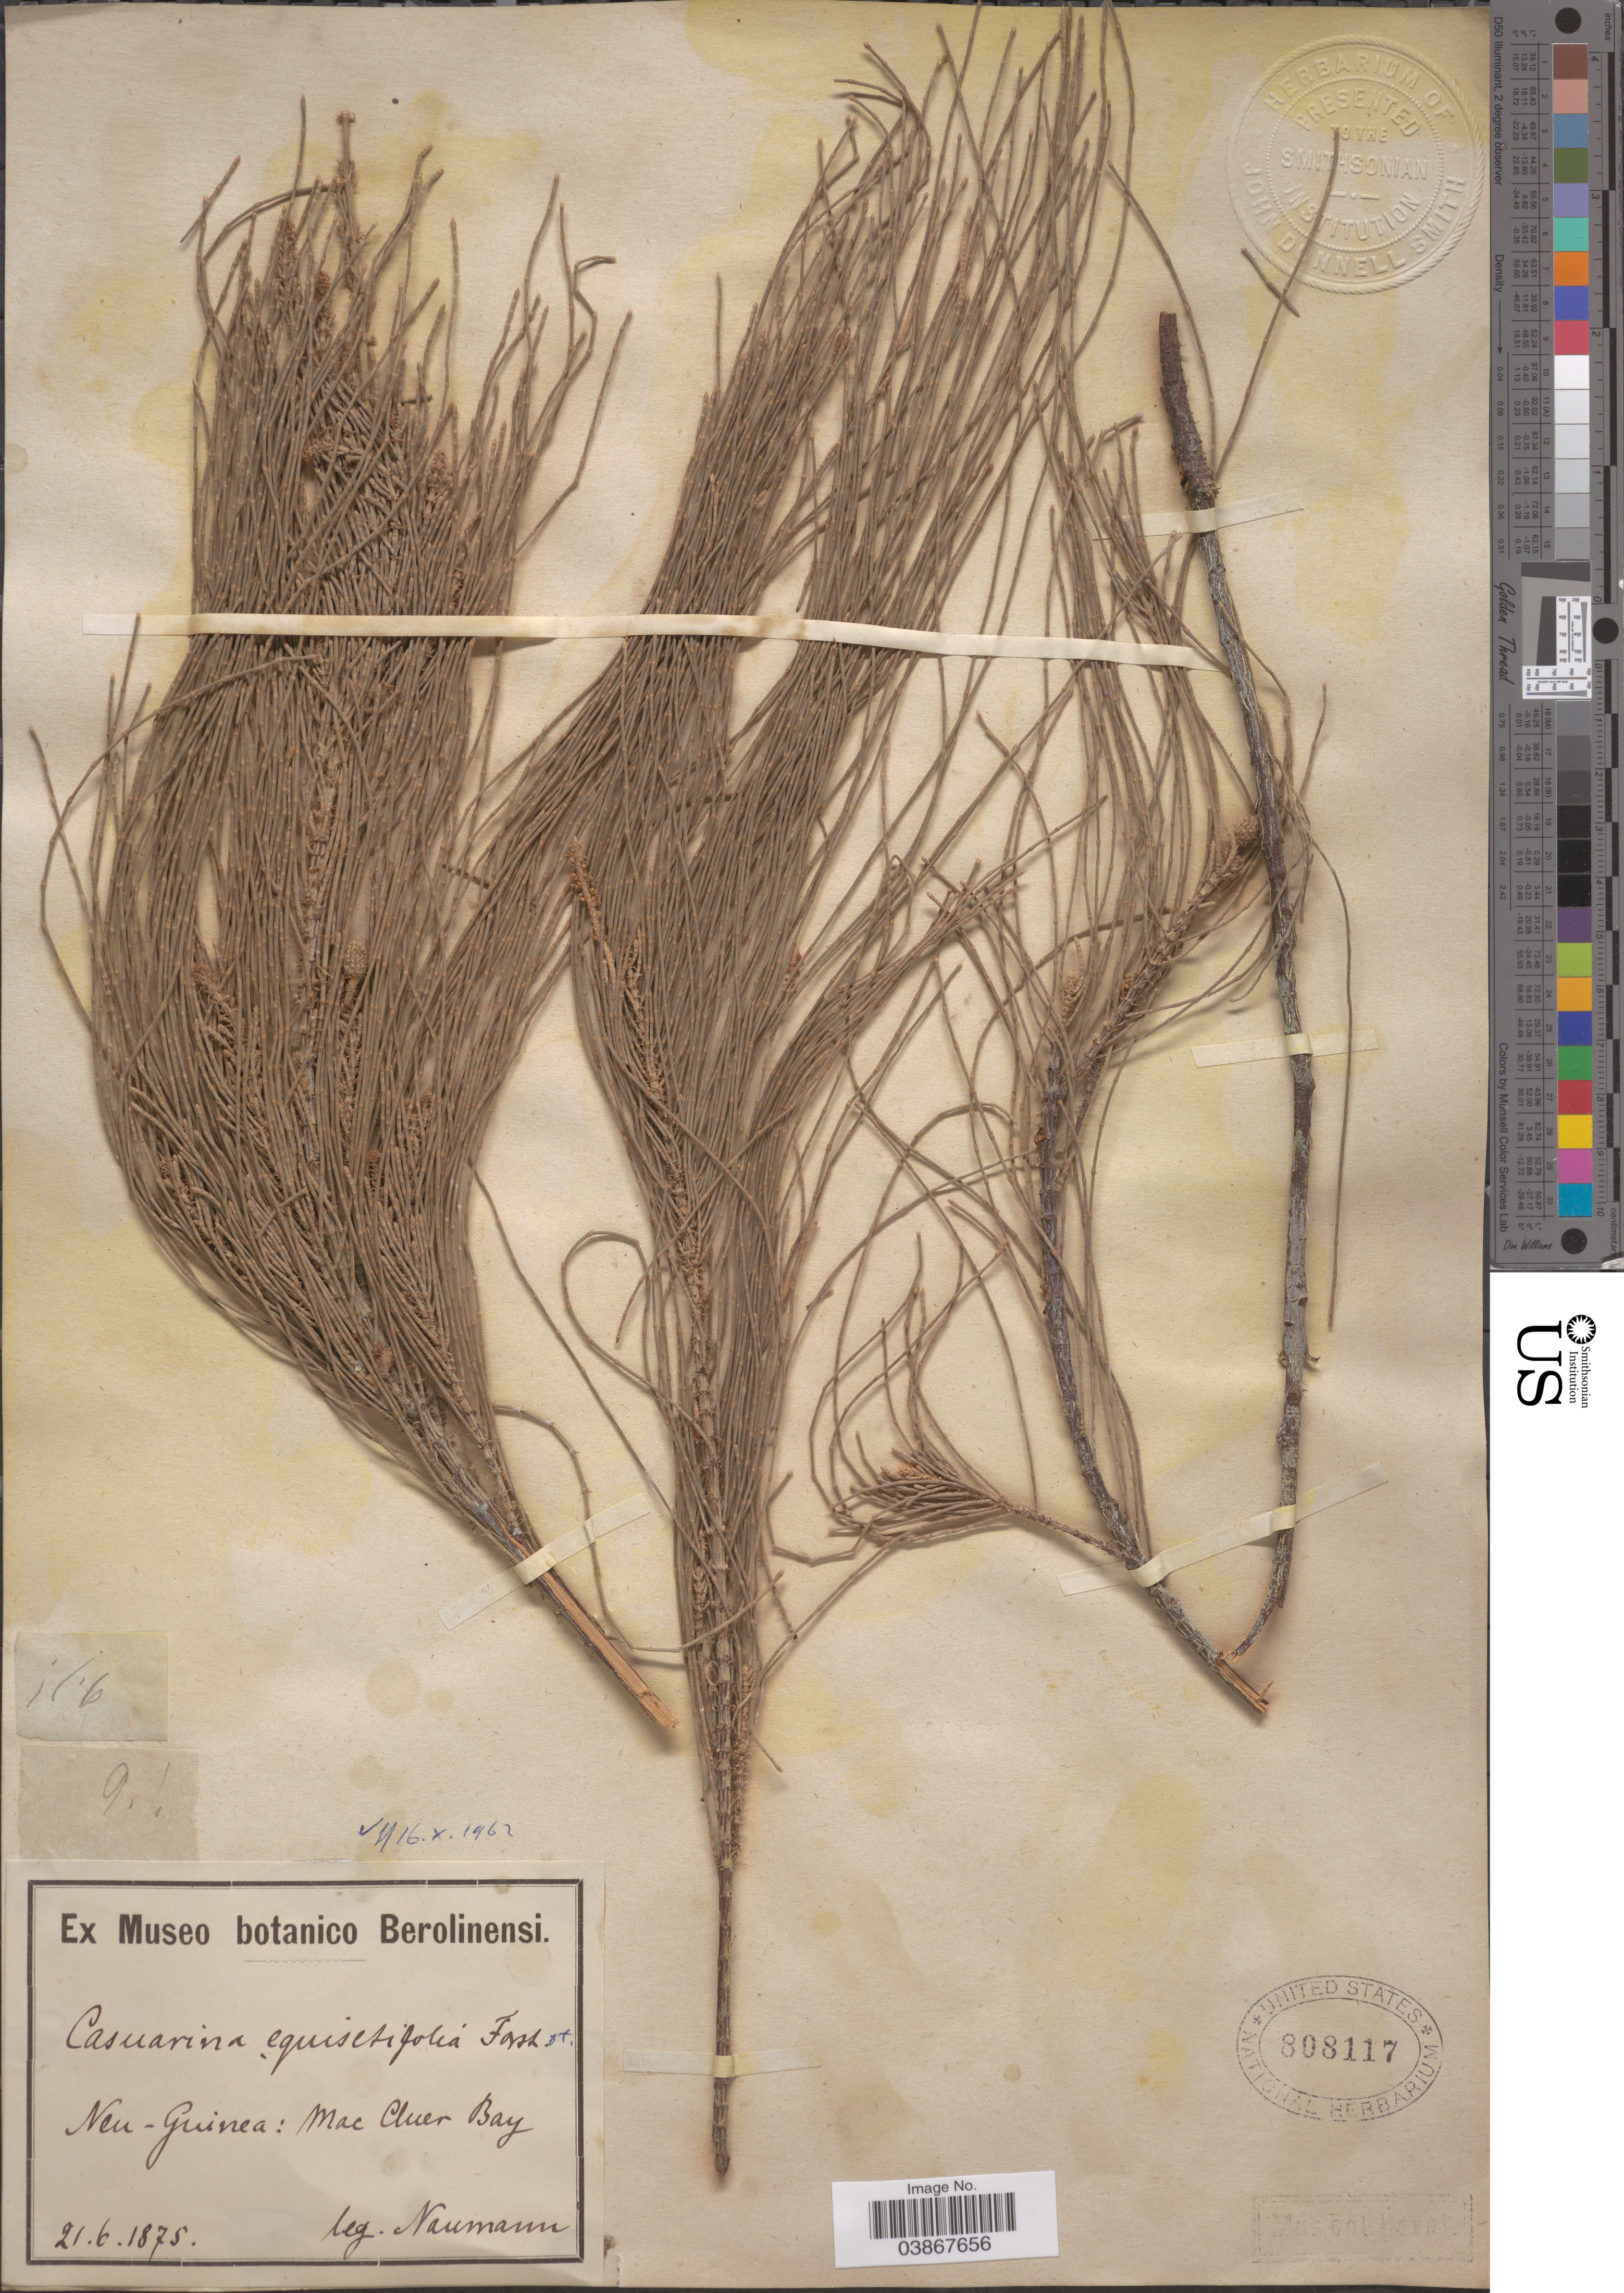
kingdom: Plantae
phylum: Tracheophyta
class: Magnoliopsida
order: Fagales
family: Casuarinaceae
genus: Casuarina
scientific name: Casuarina equisetifolia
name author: L.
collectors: -. Naumann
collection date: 1875-06-21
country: Papua New Guinea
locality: New-Guinea: Mac Cluer Bay.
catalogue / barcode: US 808117